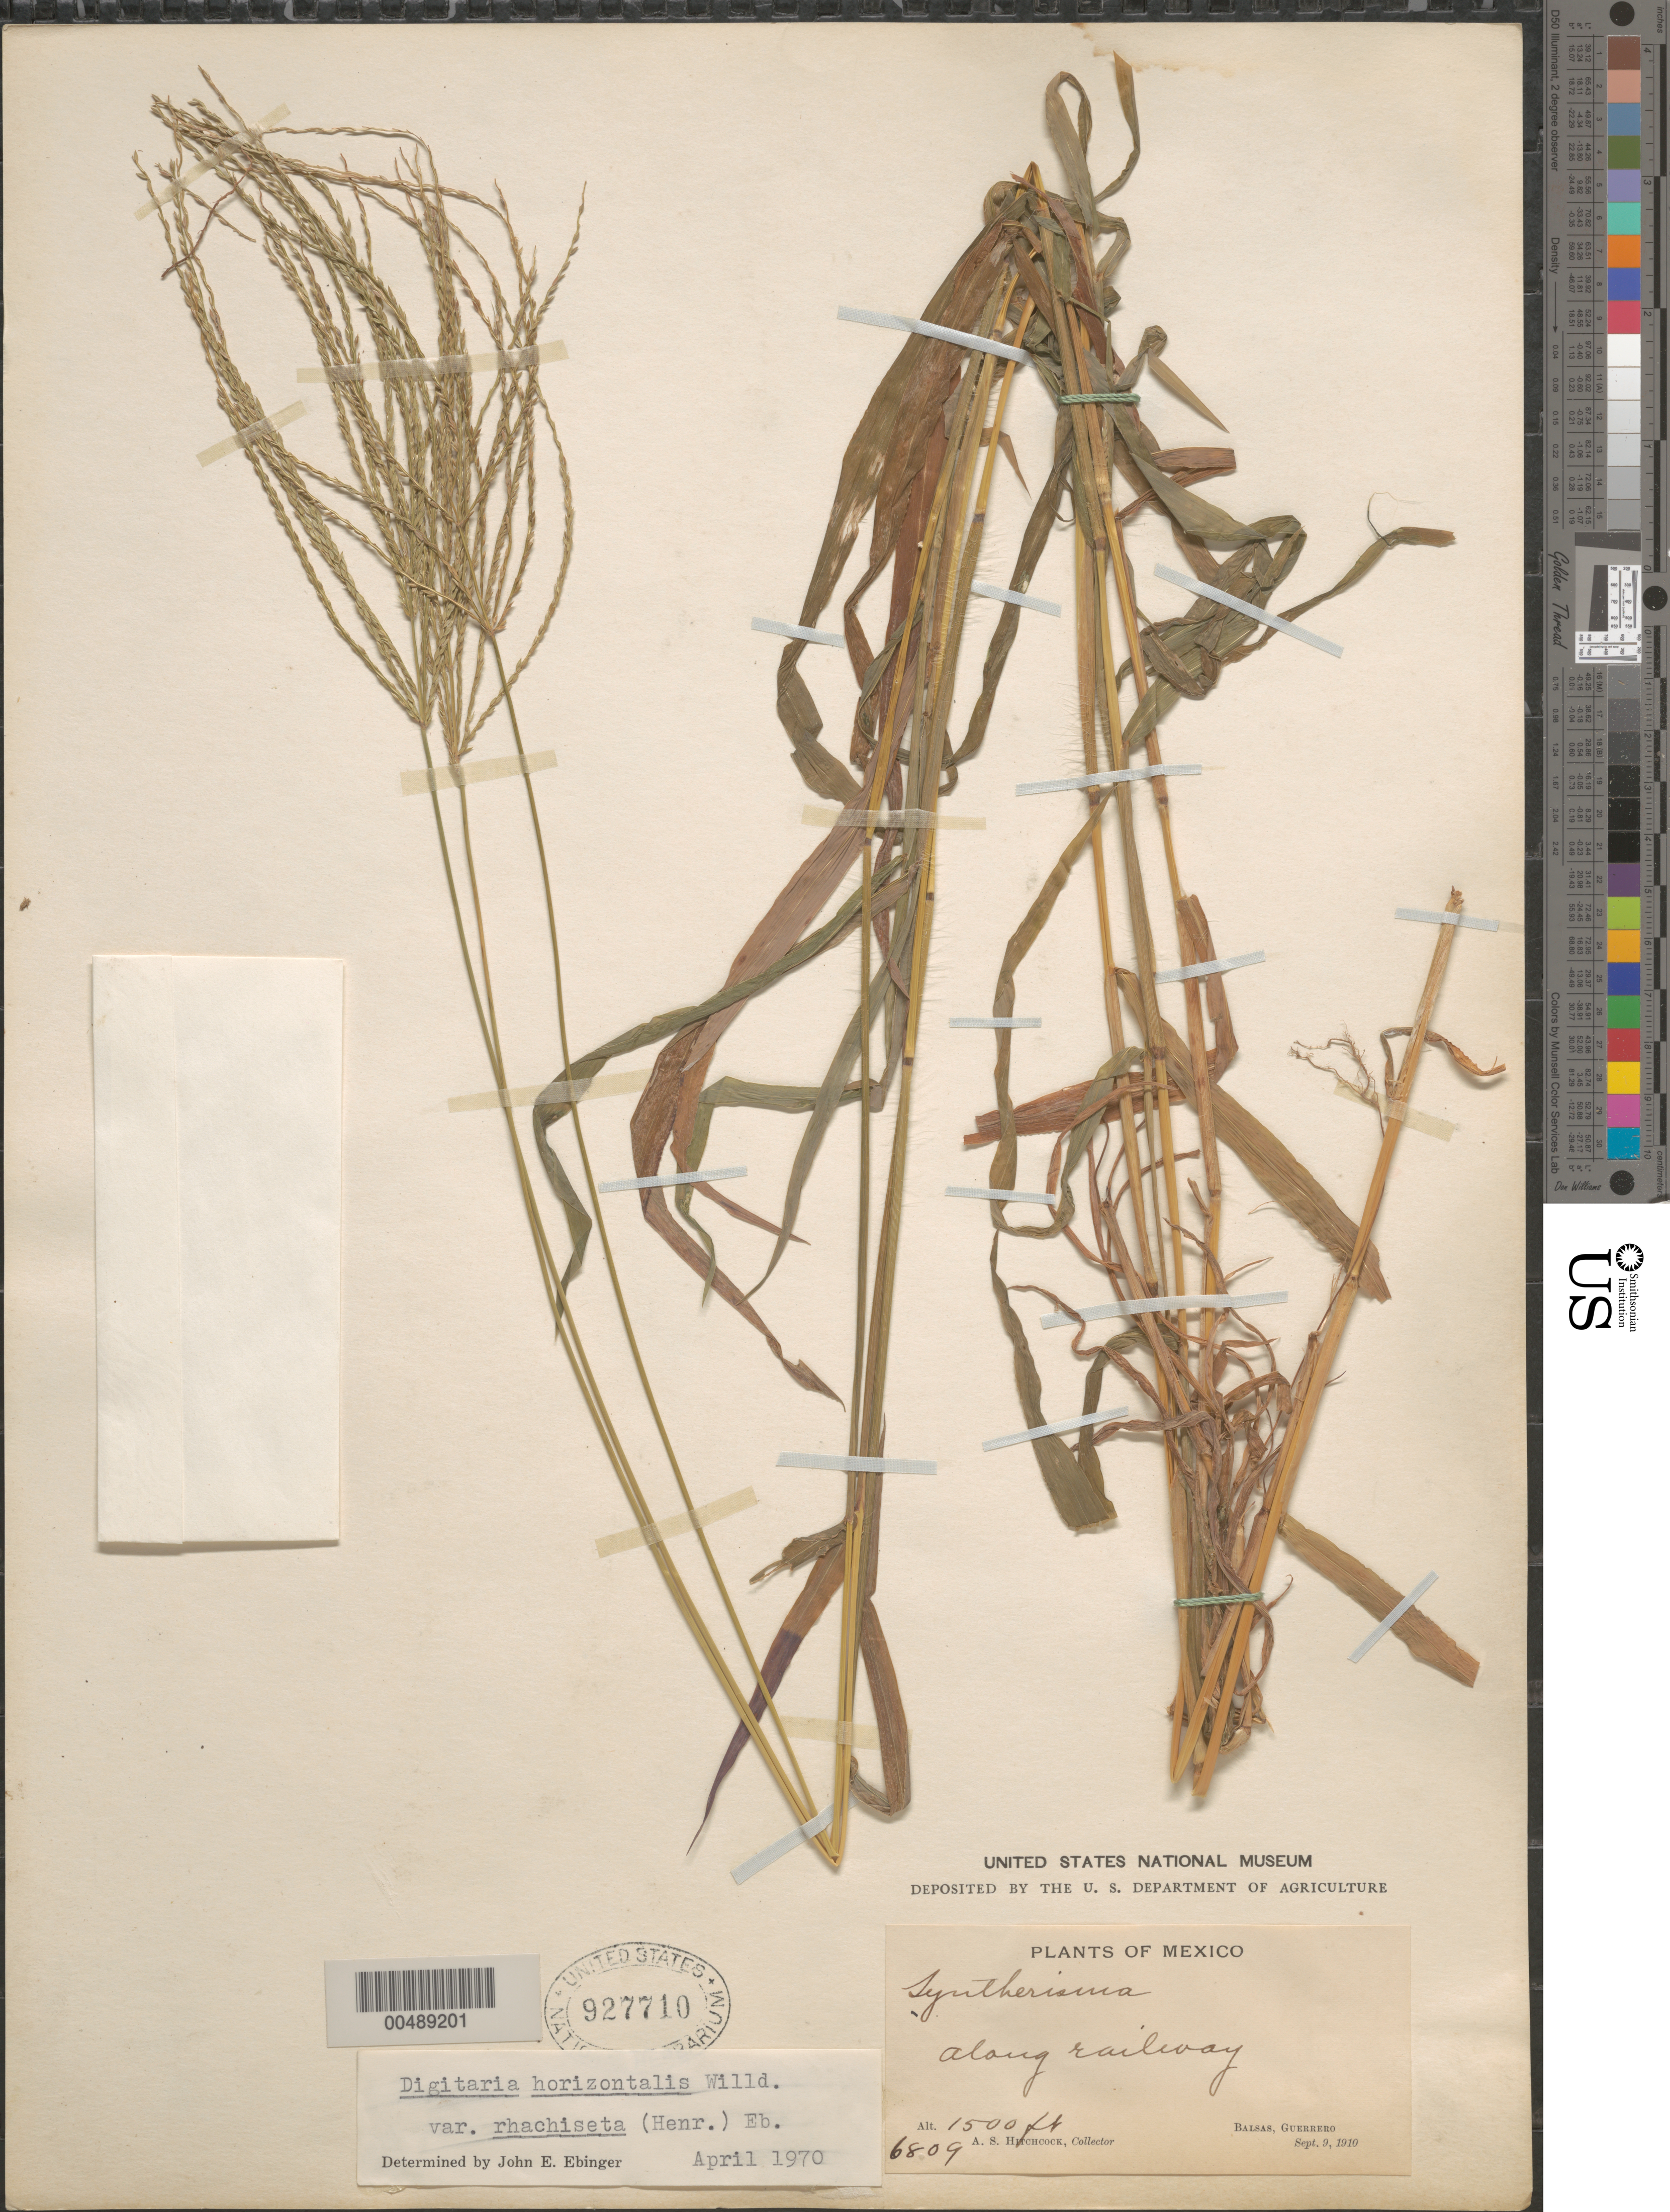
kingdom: Plantae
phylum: Tracheophyta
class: Liliopsida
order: Poales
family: Poaceae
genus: Digitaria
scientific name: Digitaria horizantalis var. rhachiseta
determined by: Ebinger, John E.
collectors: A. S. Hitchcock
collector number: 6809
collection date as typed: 9 Sep 1910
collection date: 1910-09-09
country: Mexico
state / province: Guerrero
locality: Balsas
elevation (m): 457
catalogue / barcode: US 927710